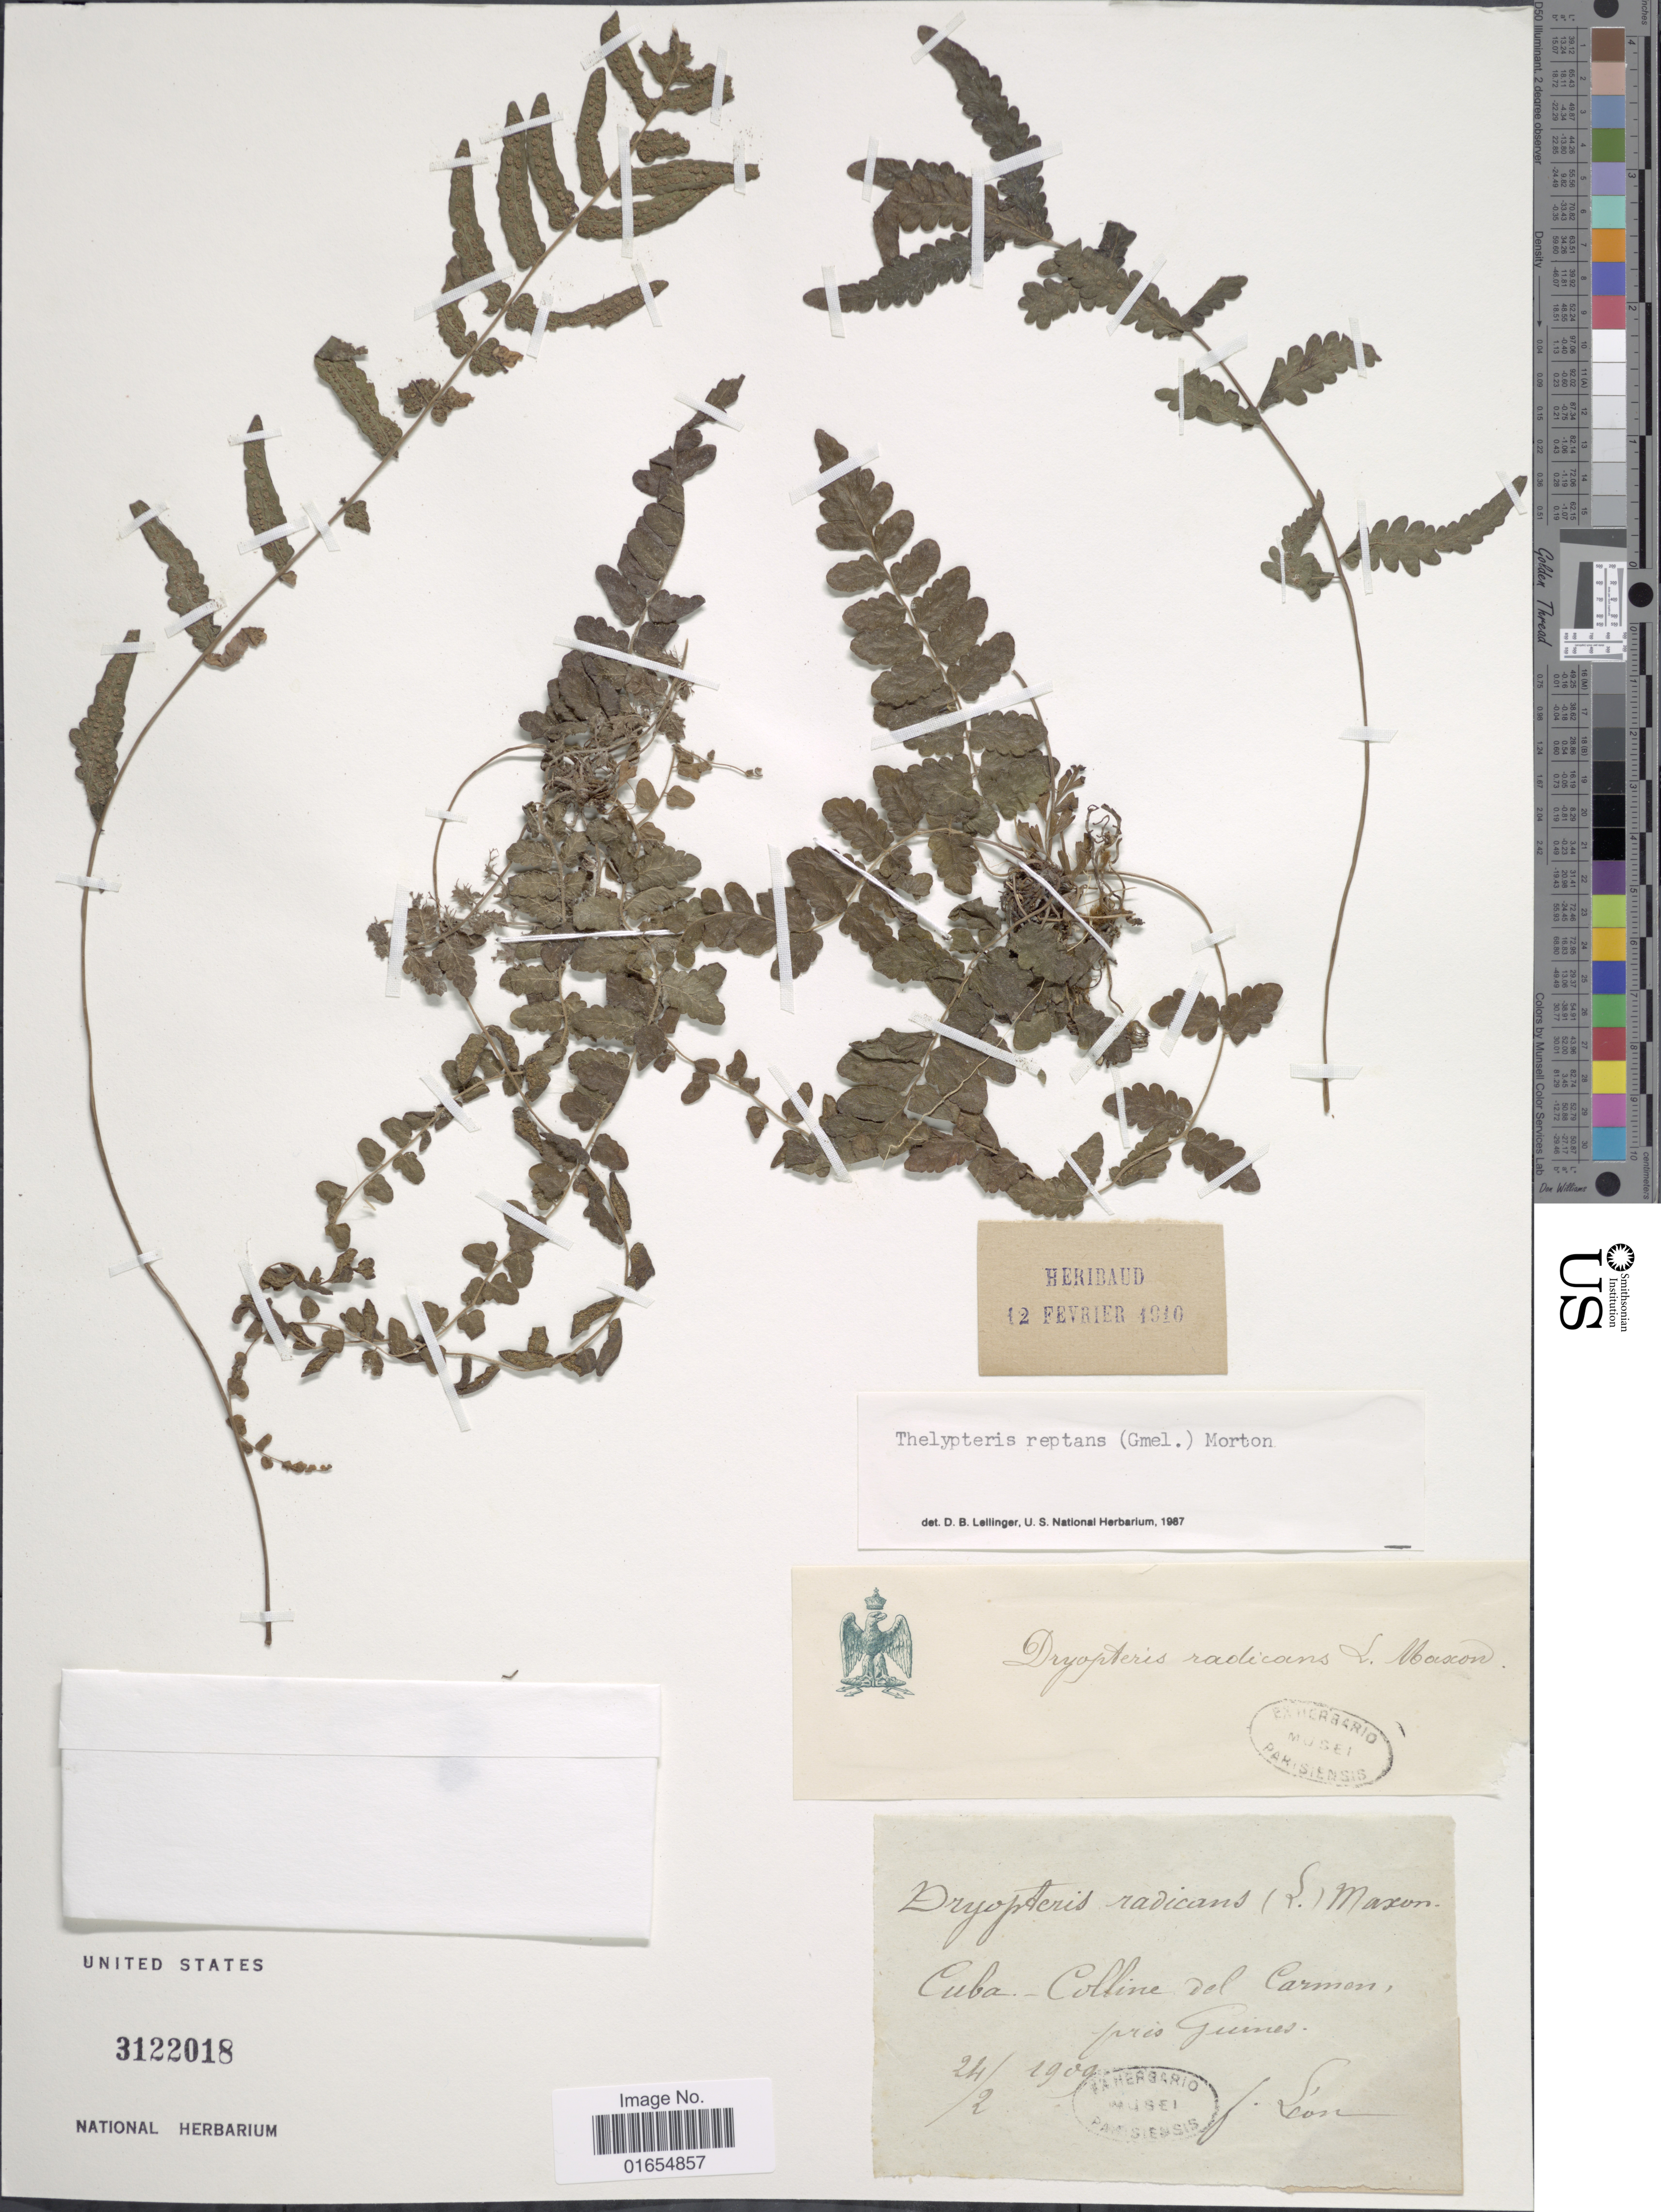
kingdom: Plantae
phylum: Tracheophyta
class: Polypodiopsida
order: Polypodiales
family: Thelypteridaceae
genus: Goniopteris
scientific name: Goniopteris reptans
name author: (J.F. Gmel.) C. Presl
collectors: F. Leon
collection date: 1909-02-24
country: Cuba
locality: Colline del Carmen, pres Guines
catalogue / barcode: US 3122018